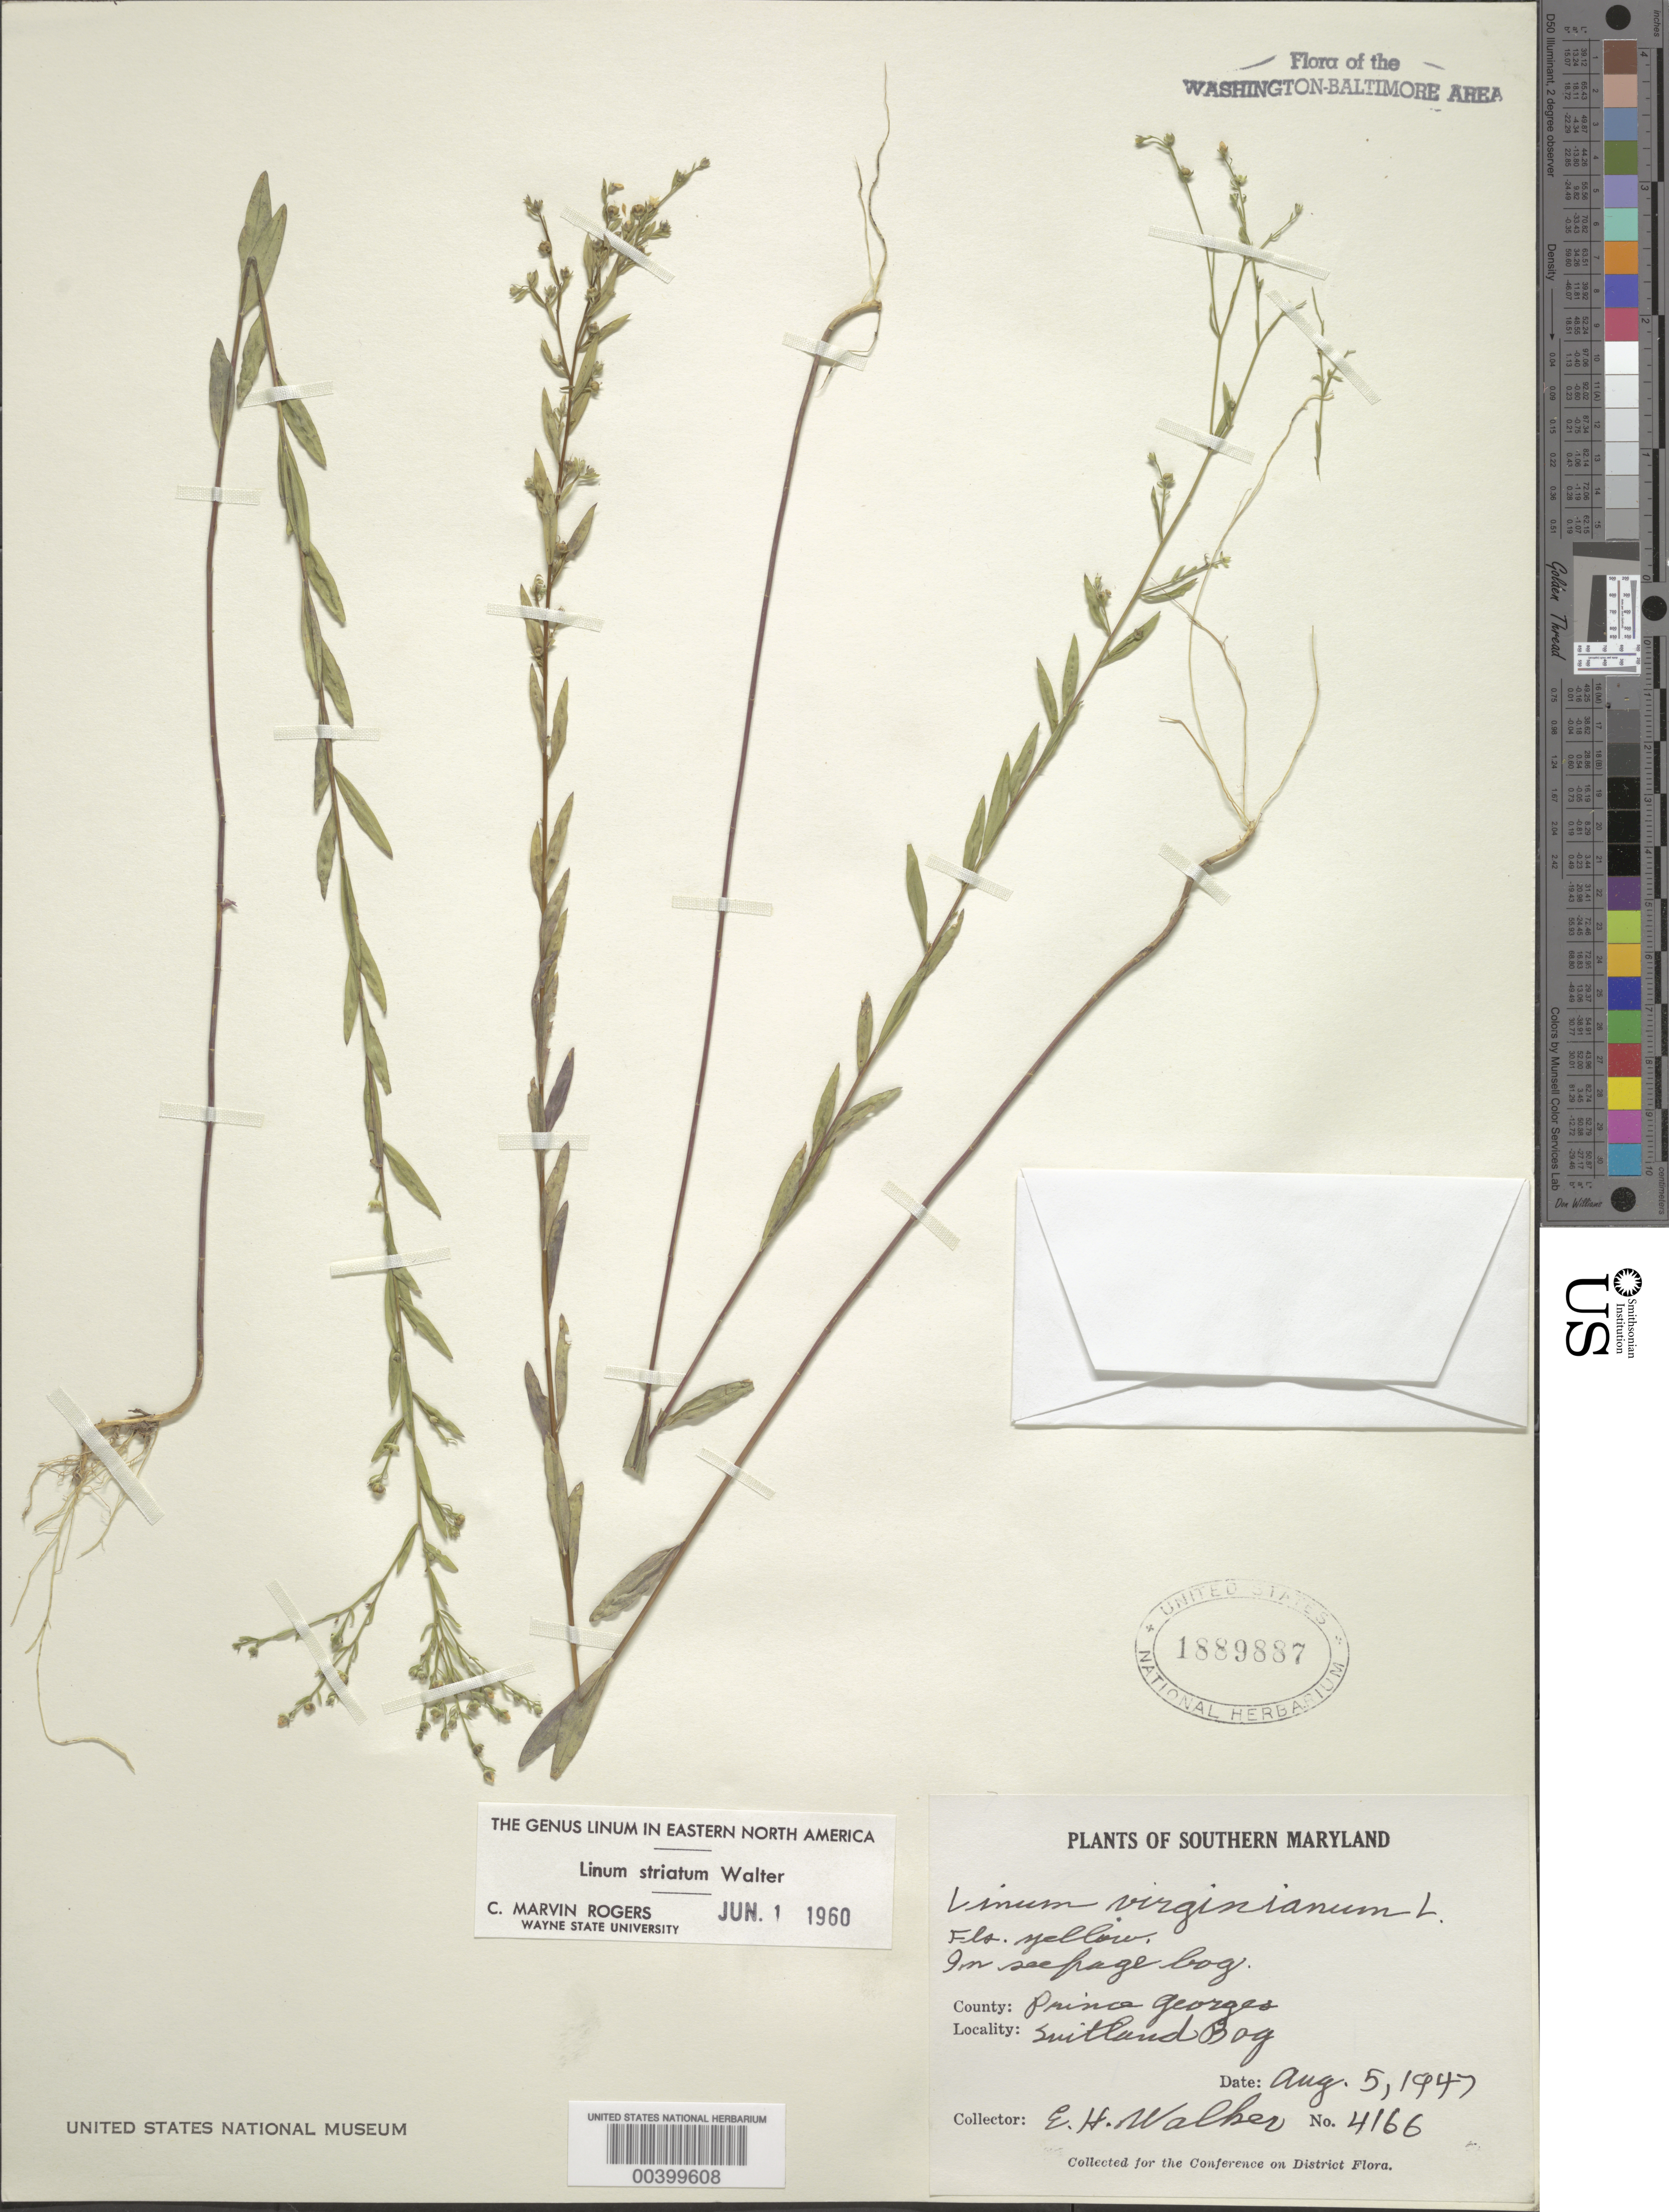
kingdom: Plantae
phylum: Tracheophyta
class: Magnoliopsida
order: Malpighiales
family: Linaceae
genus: Linum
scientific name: Linum striatum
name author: Walter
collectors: E. H. Walker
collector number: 4166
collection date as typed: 05 Aug 1947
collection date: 1947-08-05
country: United States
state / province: Maryland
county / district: Prince George's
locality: Suitland Bog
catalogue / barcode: US 1889887